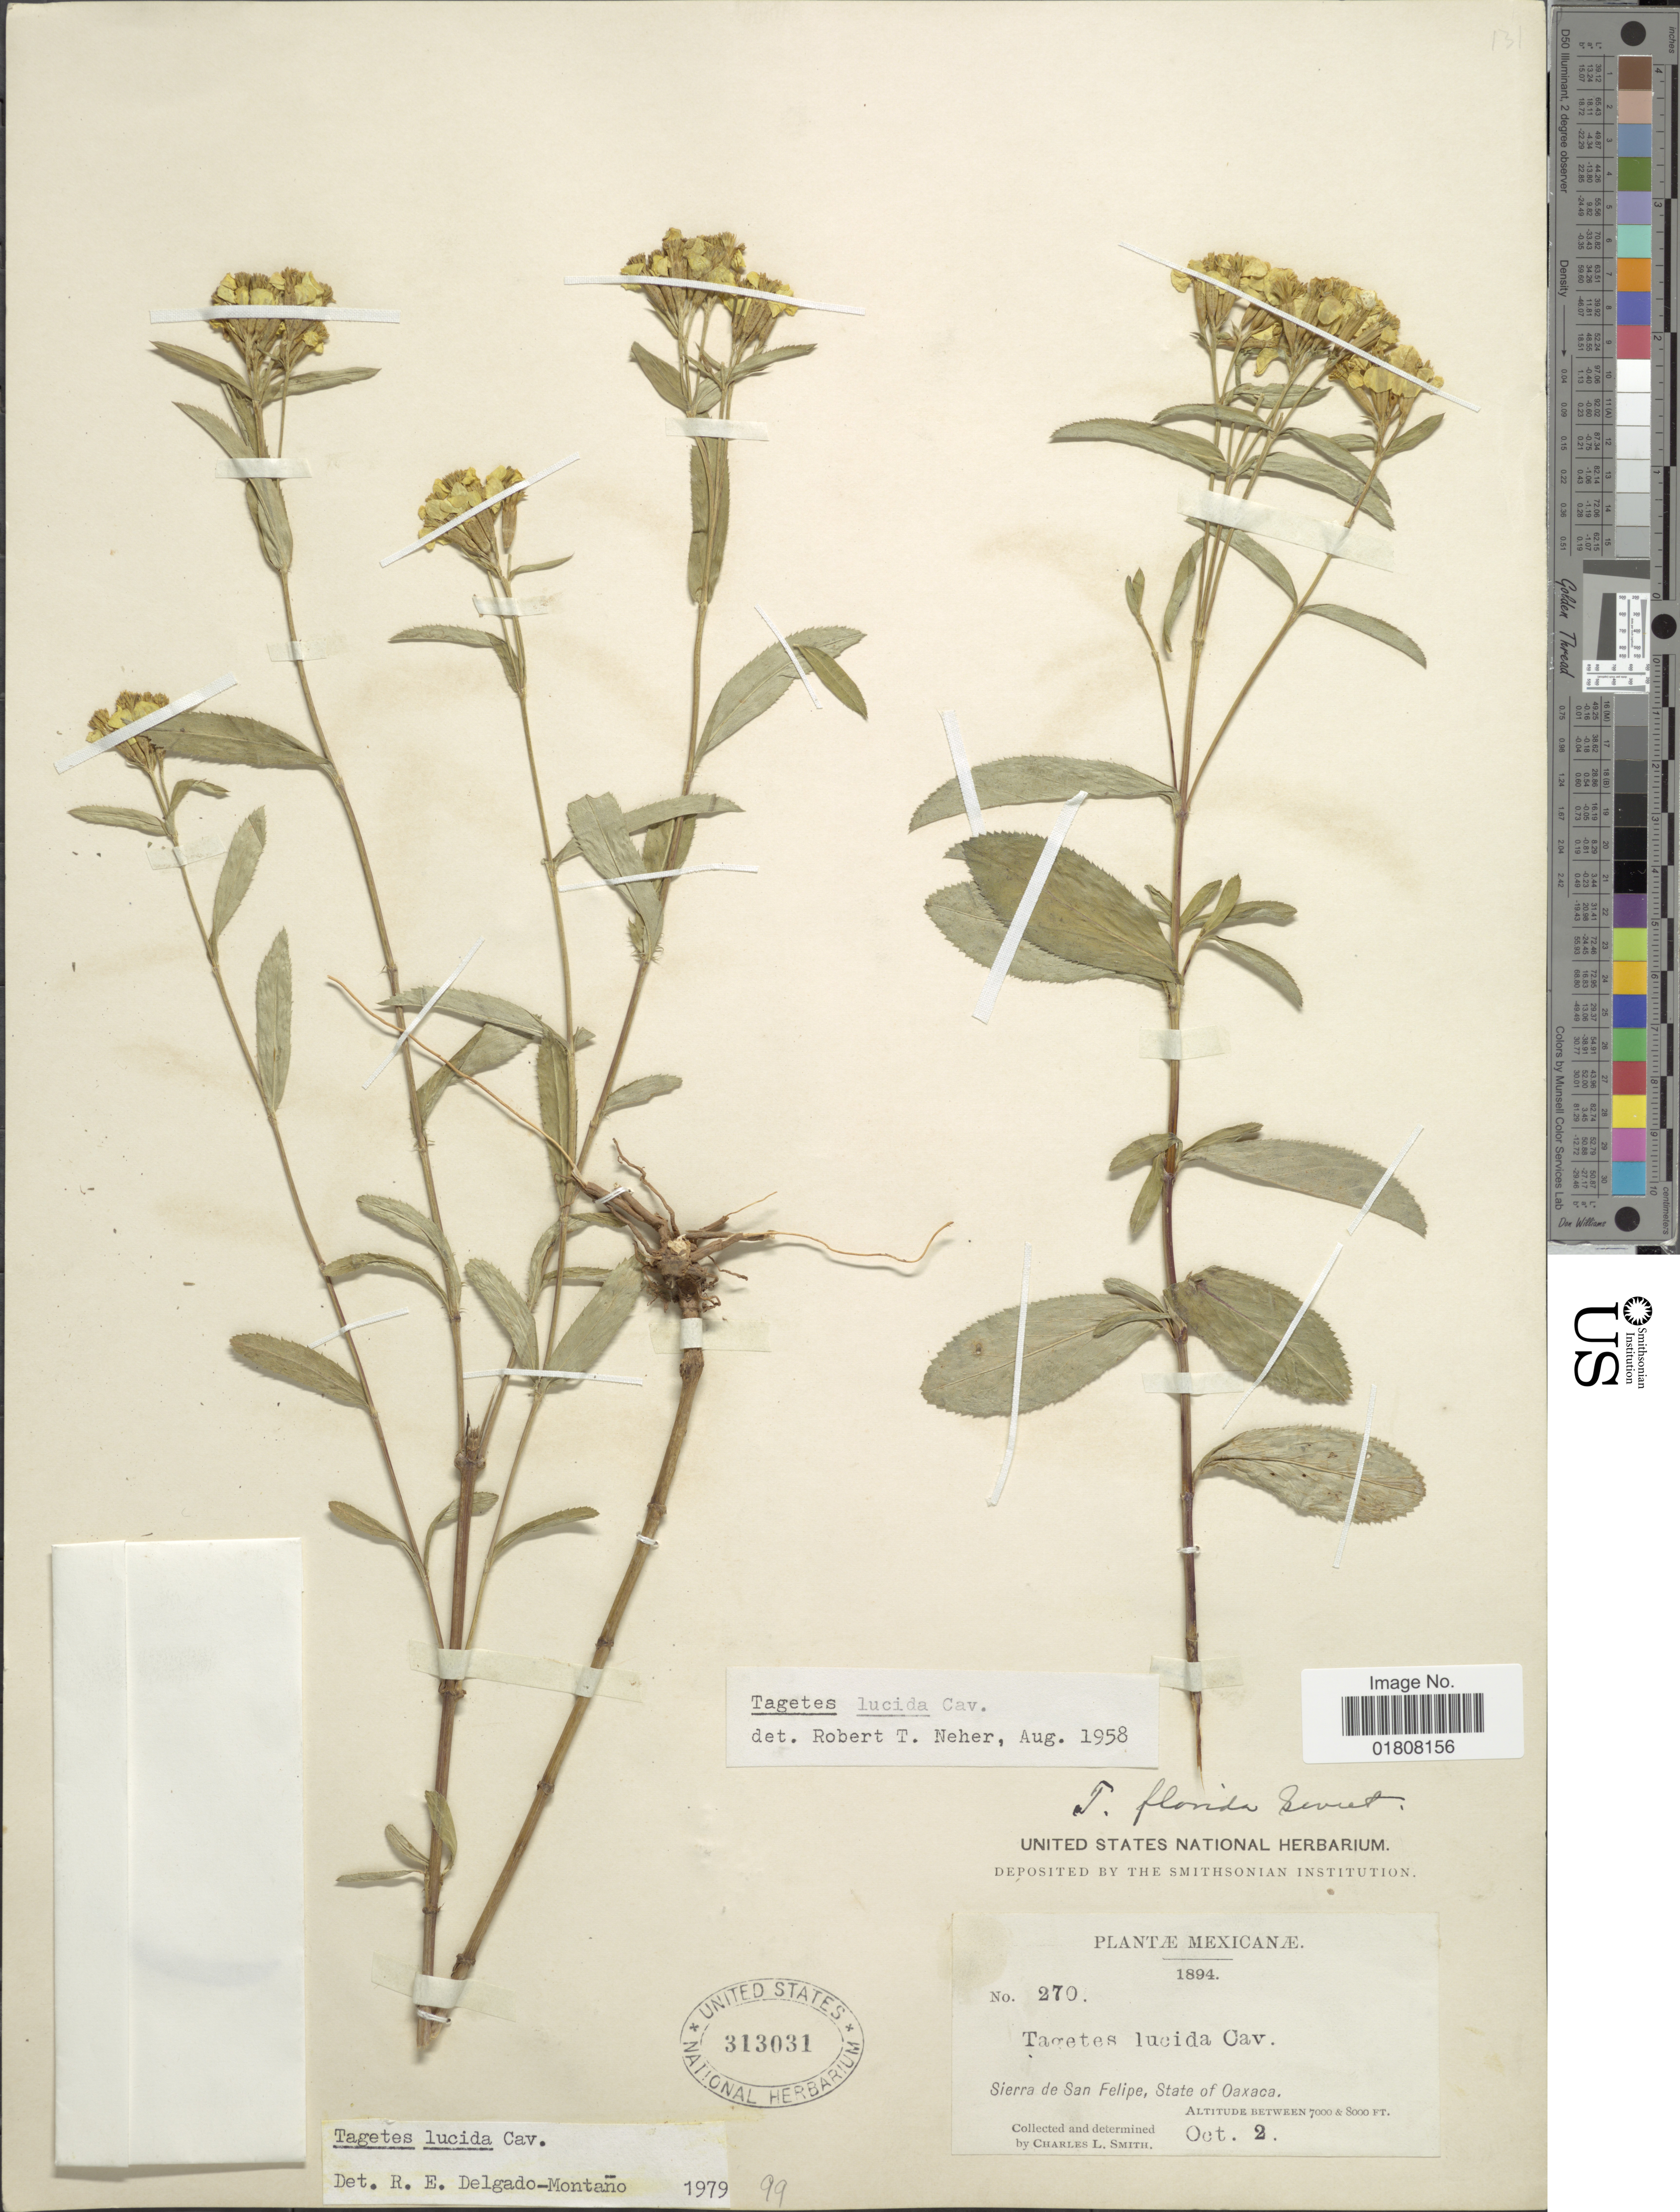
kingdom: Plantae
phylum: Tracheophyta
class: Magnoliopsida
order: Asterales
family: Asteraceae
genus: Tagetes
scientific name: Tagetes lucida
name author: Cav.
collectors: C. L. Smith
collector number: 270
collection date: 1894-10-02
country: Mexico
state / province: Oaxaca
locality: Sierra de San Felipe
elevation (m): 2134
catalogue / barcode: US 313031